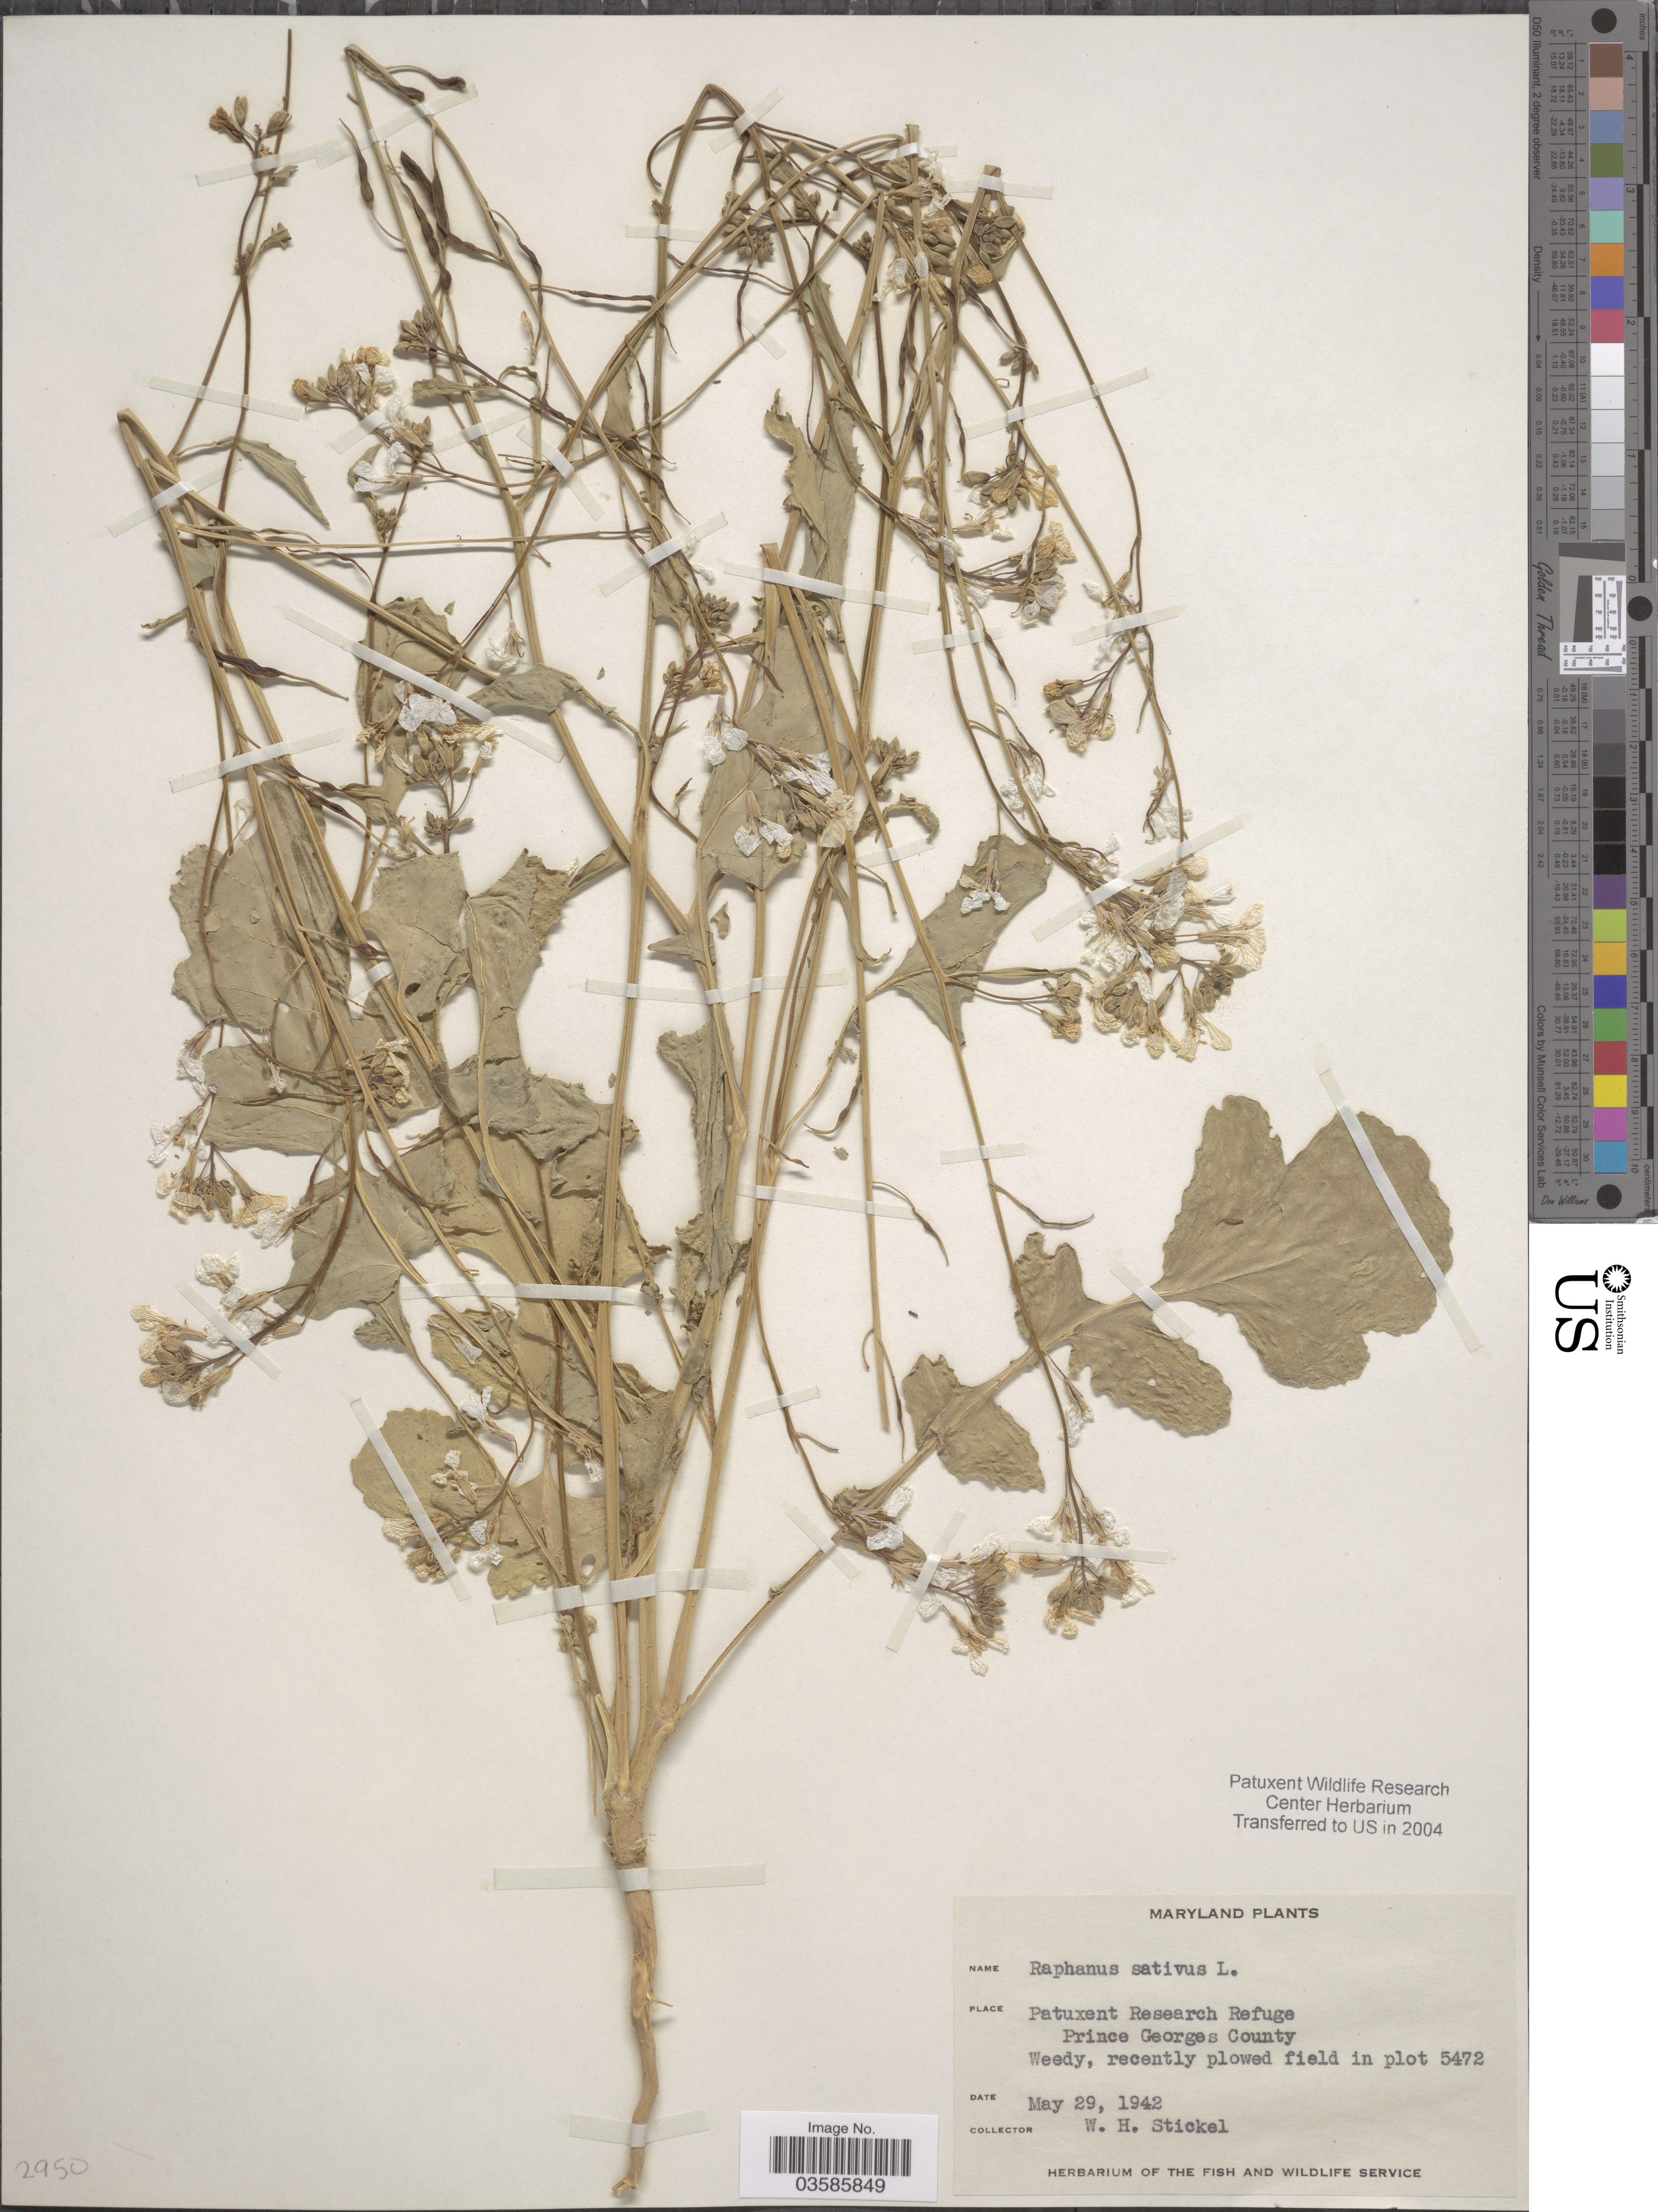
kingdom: Plantae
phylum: Tracheophyta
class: Magnoliopsida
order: Brassicales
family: Brassicaceae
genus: Raphanus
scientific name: Raphanus sativus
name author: L.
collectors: W. Stickel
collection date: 1942-05-29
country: United States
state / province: Maryland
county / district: Prince George's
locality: Patuxent Research Refuge. Prince Georges County. Recently plowed field in plot 5472.